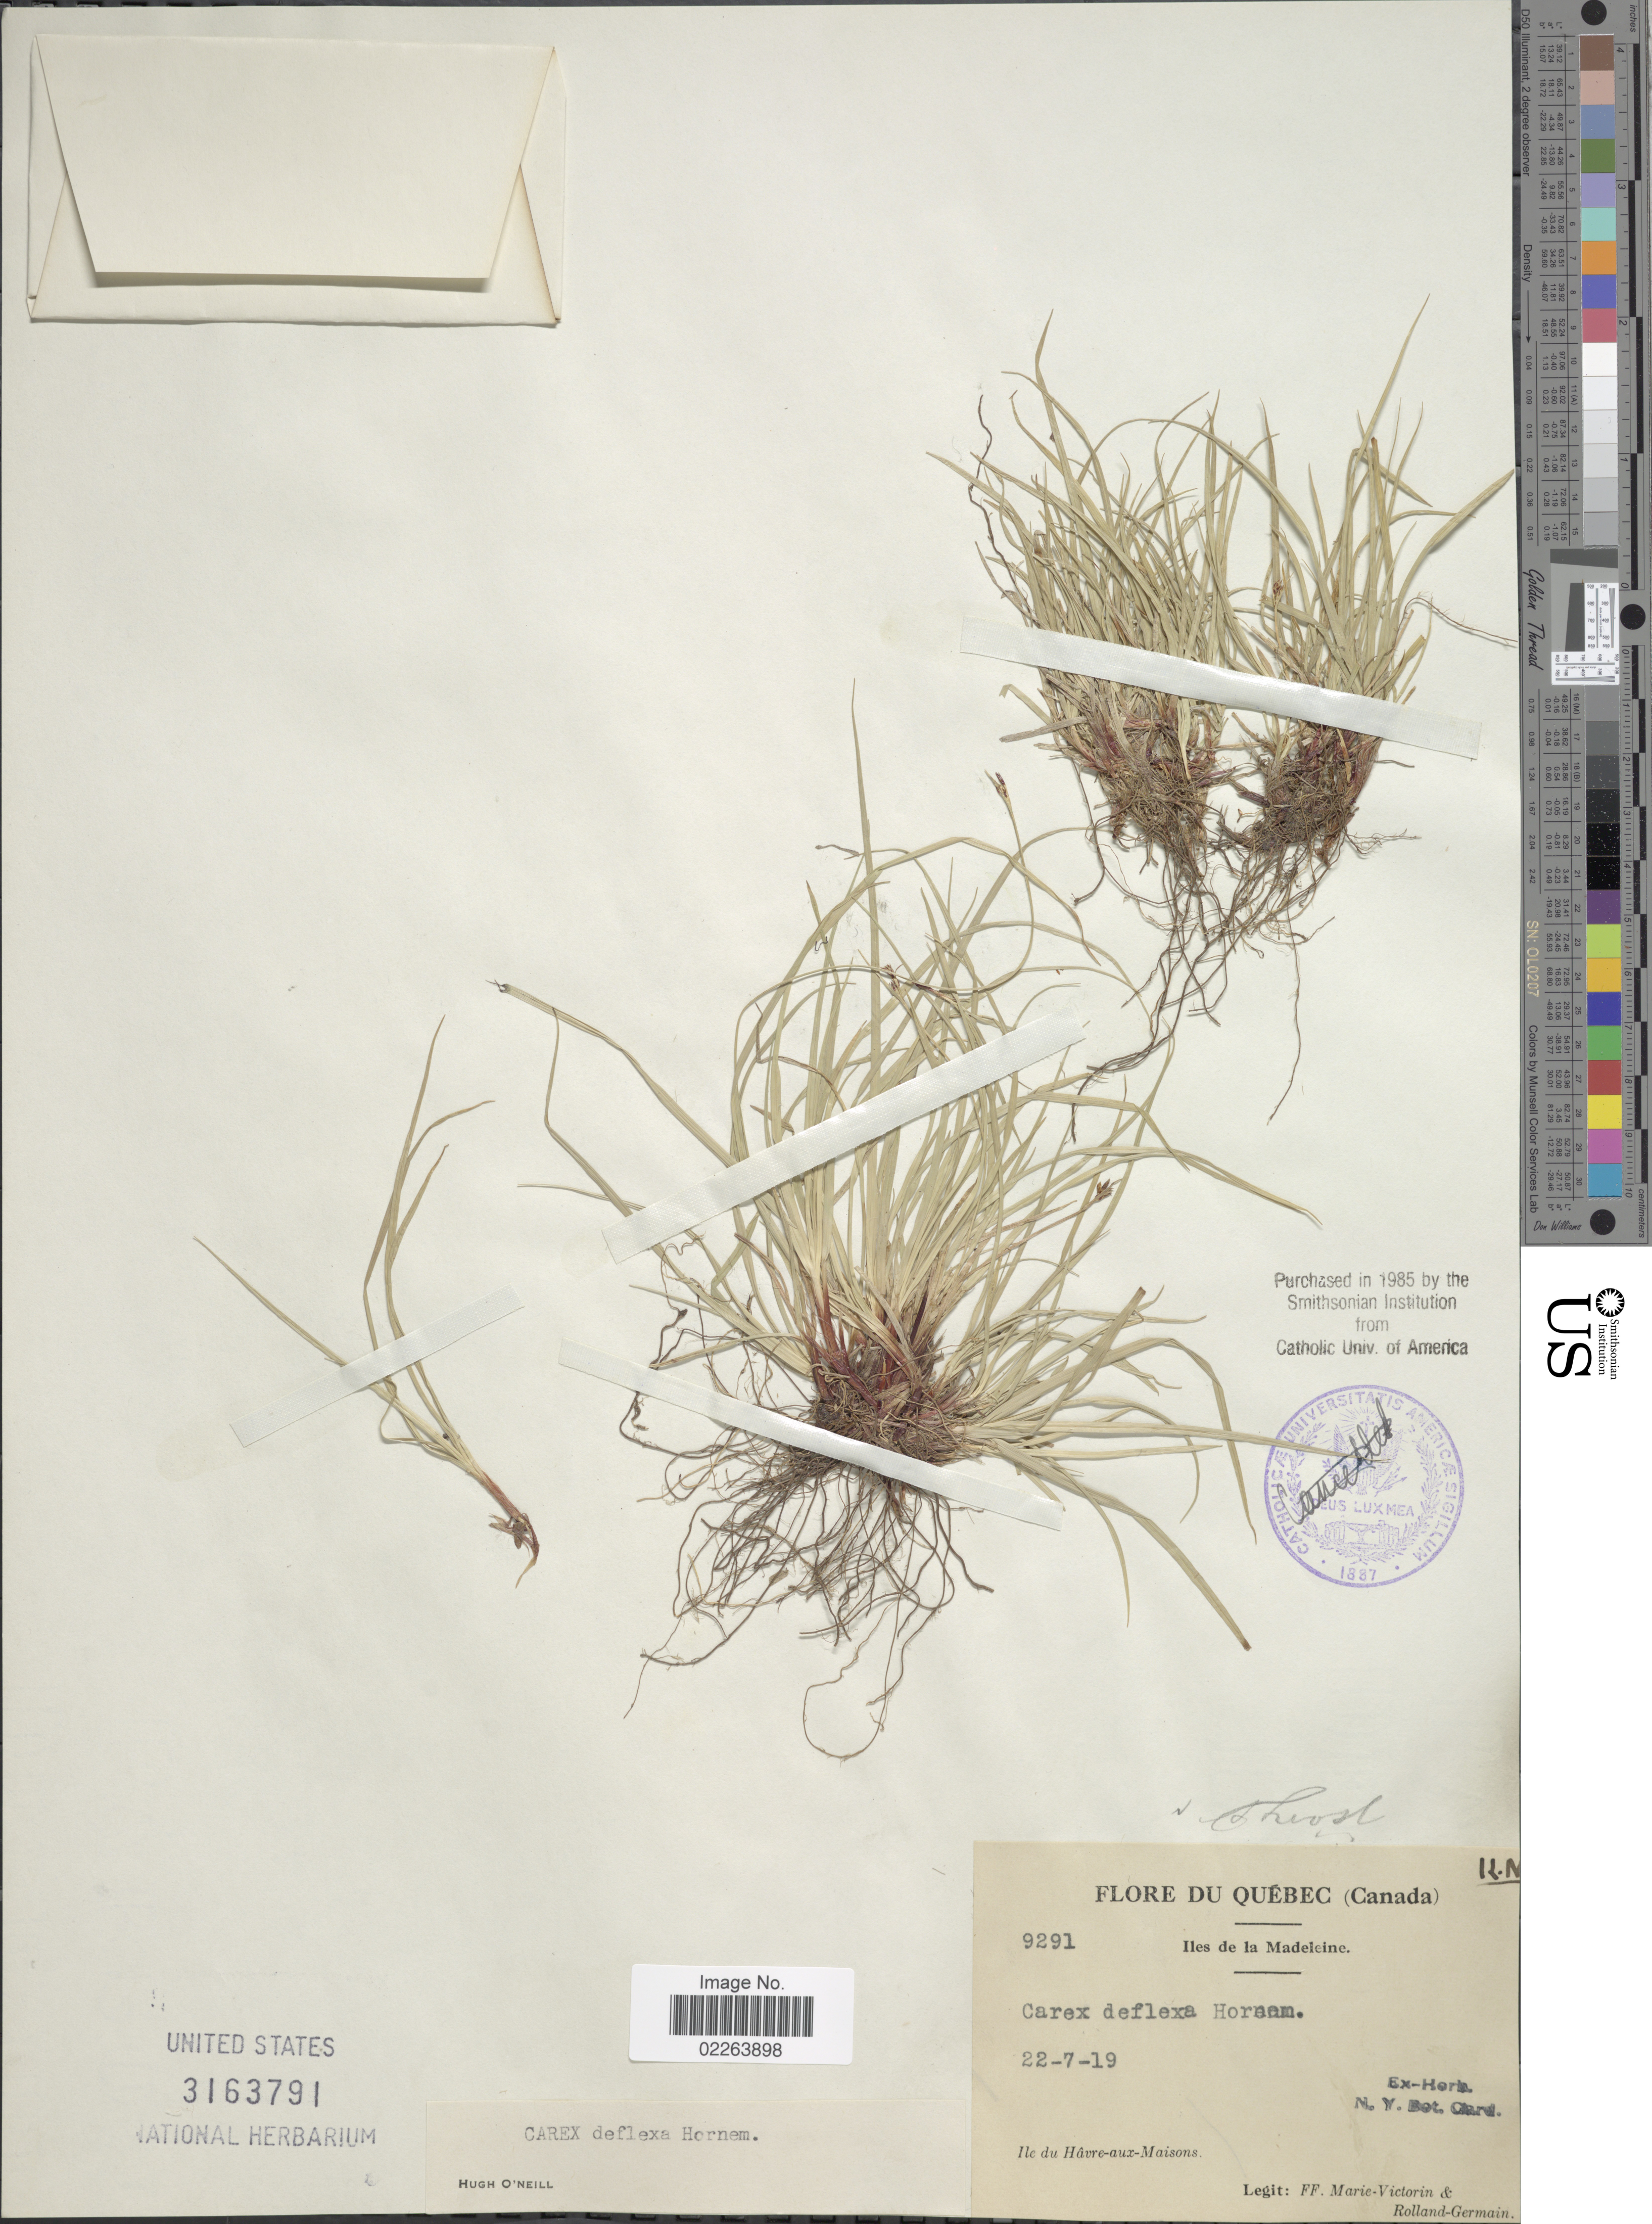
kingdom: Plantae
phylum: Tracheophyta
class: Liliopsida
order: Poales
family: Cyperaceae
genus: Carex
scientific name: Carex deflexa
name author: Hornem.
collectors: F. Marie-Victorin & Rolland-Germain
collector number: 9291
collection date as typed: Transcribed d/m/y: 22/7/19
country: Canada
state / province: Quebec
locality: Iles de la Madeleine, Ile du Hâvre-aux-Maisons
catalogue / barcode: US 3163791